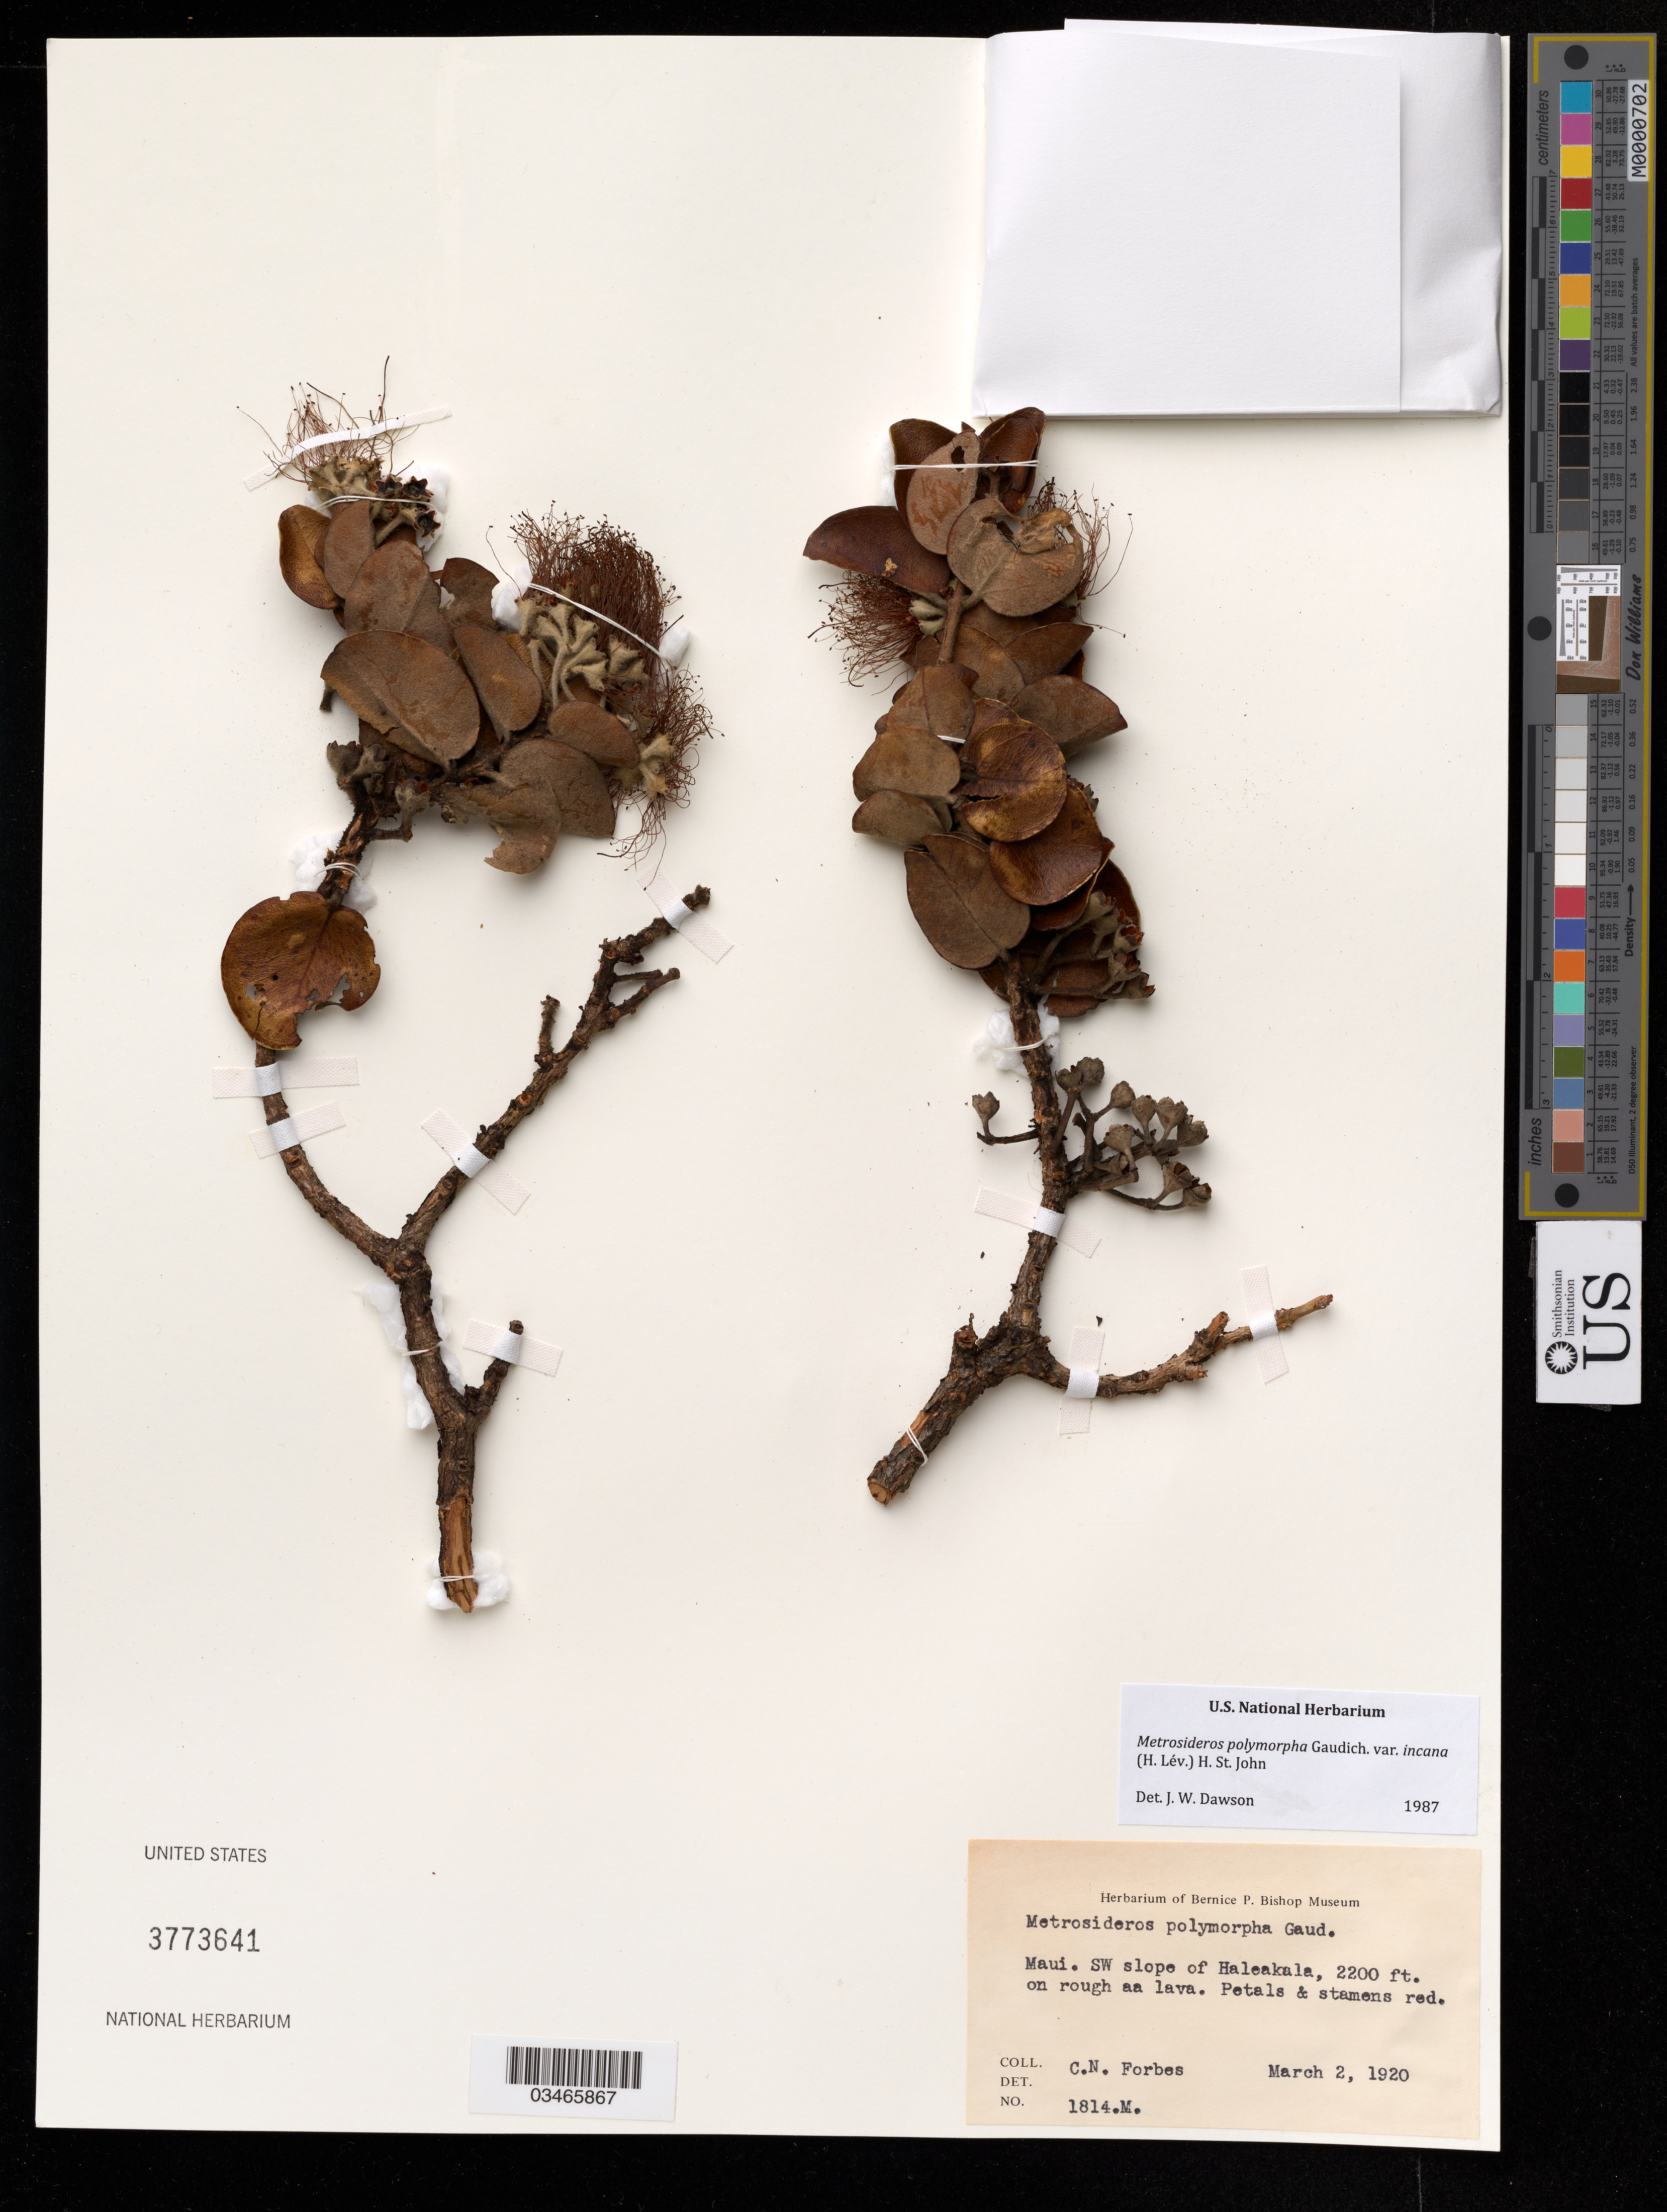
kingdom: Plantae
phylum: Tracheophyta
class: Magnoliopsida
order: Myrtales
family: Myrtaceae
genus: Metrosideros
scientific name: Metrosideros polymorpha var. incana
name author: H. St. John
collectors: C. N. Forbes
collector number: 1814.M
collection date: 1920-03-02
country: United States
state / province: Hawaii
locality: Maui. SW slope of Haleakala.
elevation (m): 671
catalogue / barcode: US 3773641